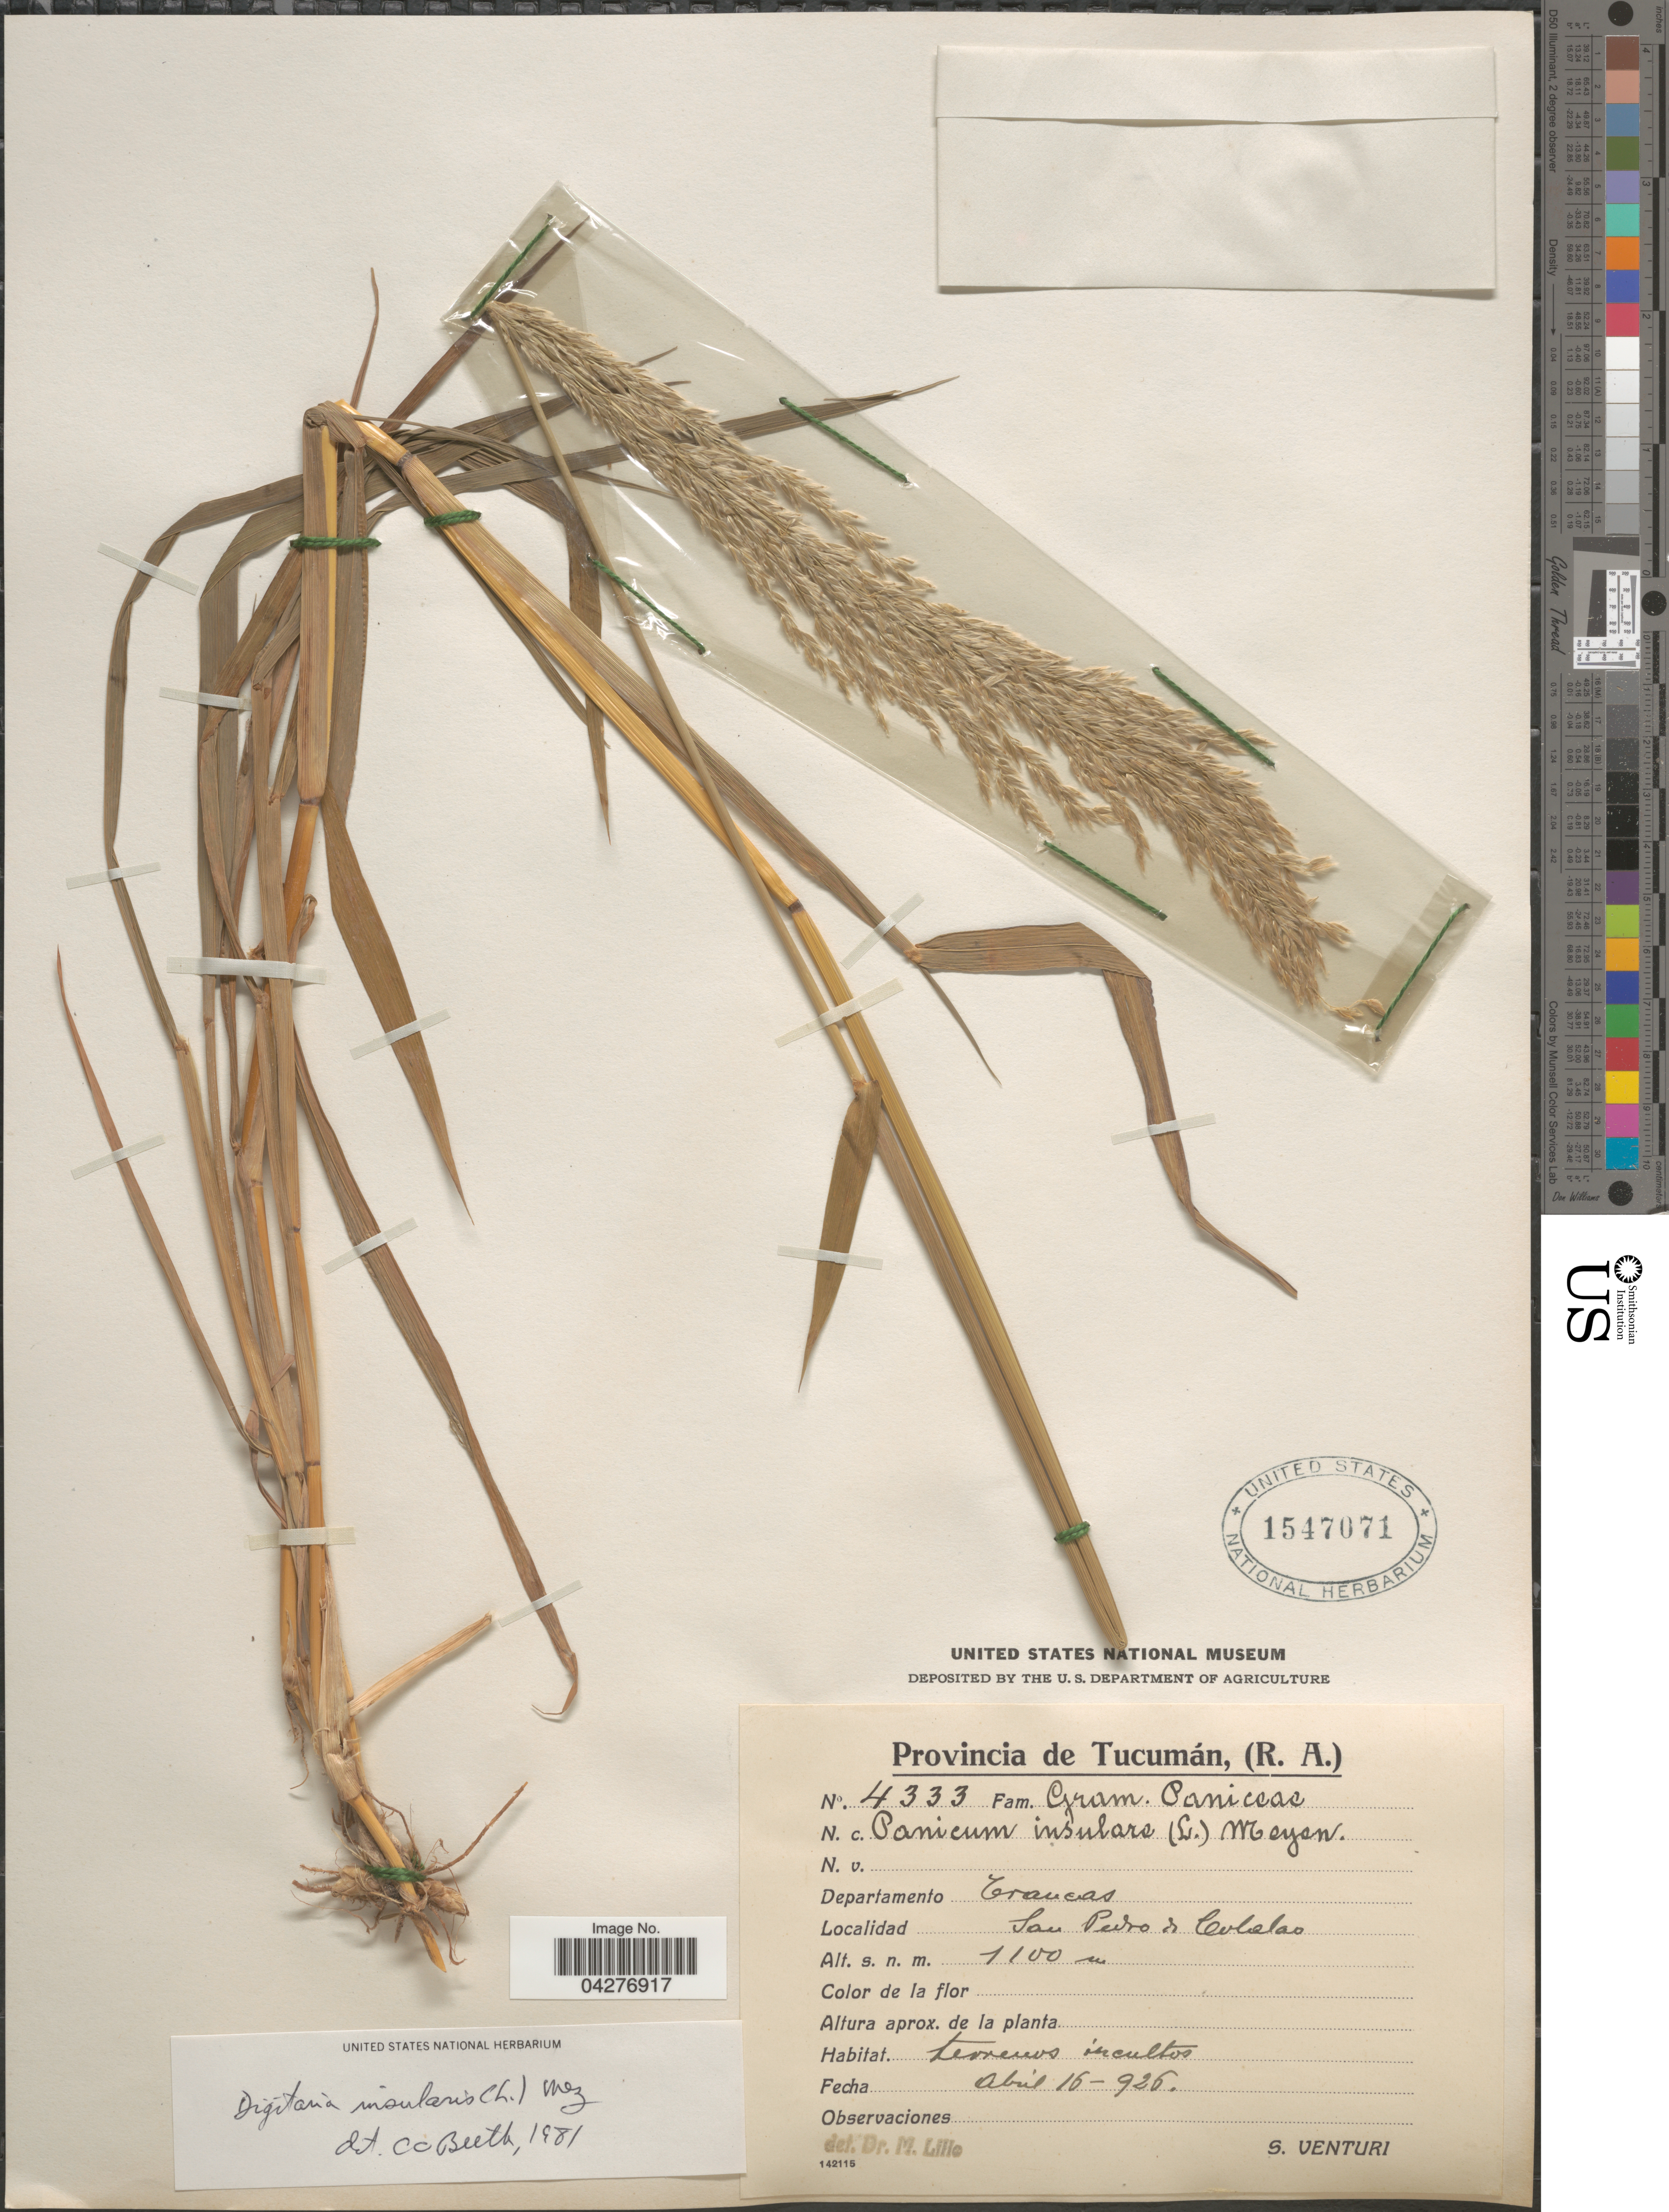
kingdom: Plantae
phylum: Tracheophyta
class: Liliopsida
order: Poales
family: Poaceae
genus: Digitaria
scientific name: Digitaria insularis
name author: (L.) Fedde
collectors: S. Venturi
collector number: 4333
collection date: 1926-04-16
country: Argentina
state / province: Tucuman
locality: Departamento Trancas. San Pedro de Caldas.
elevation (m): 1100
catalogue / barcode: US 1547071